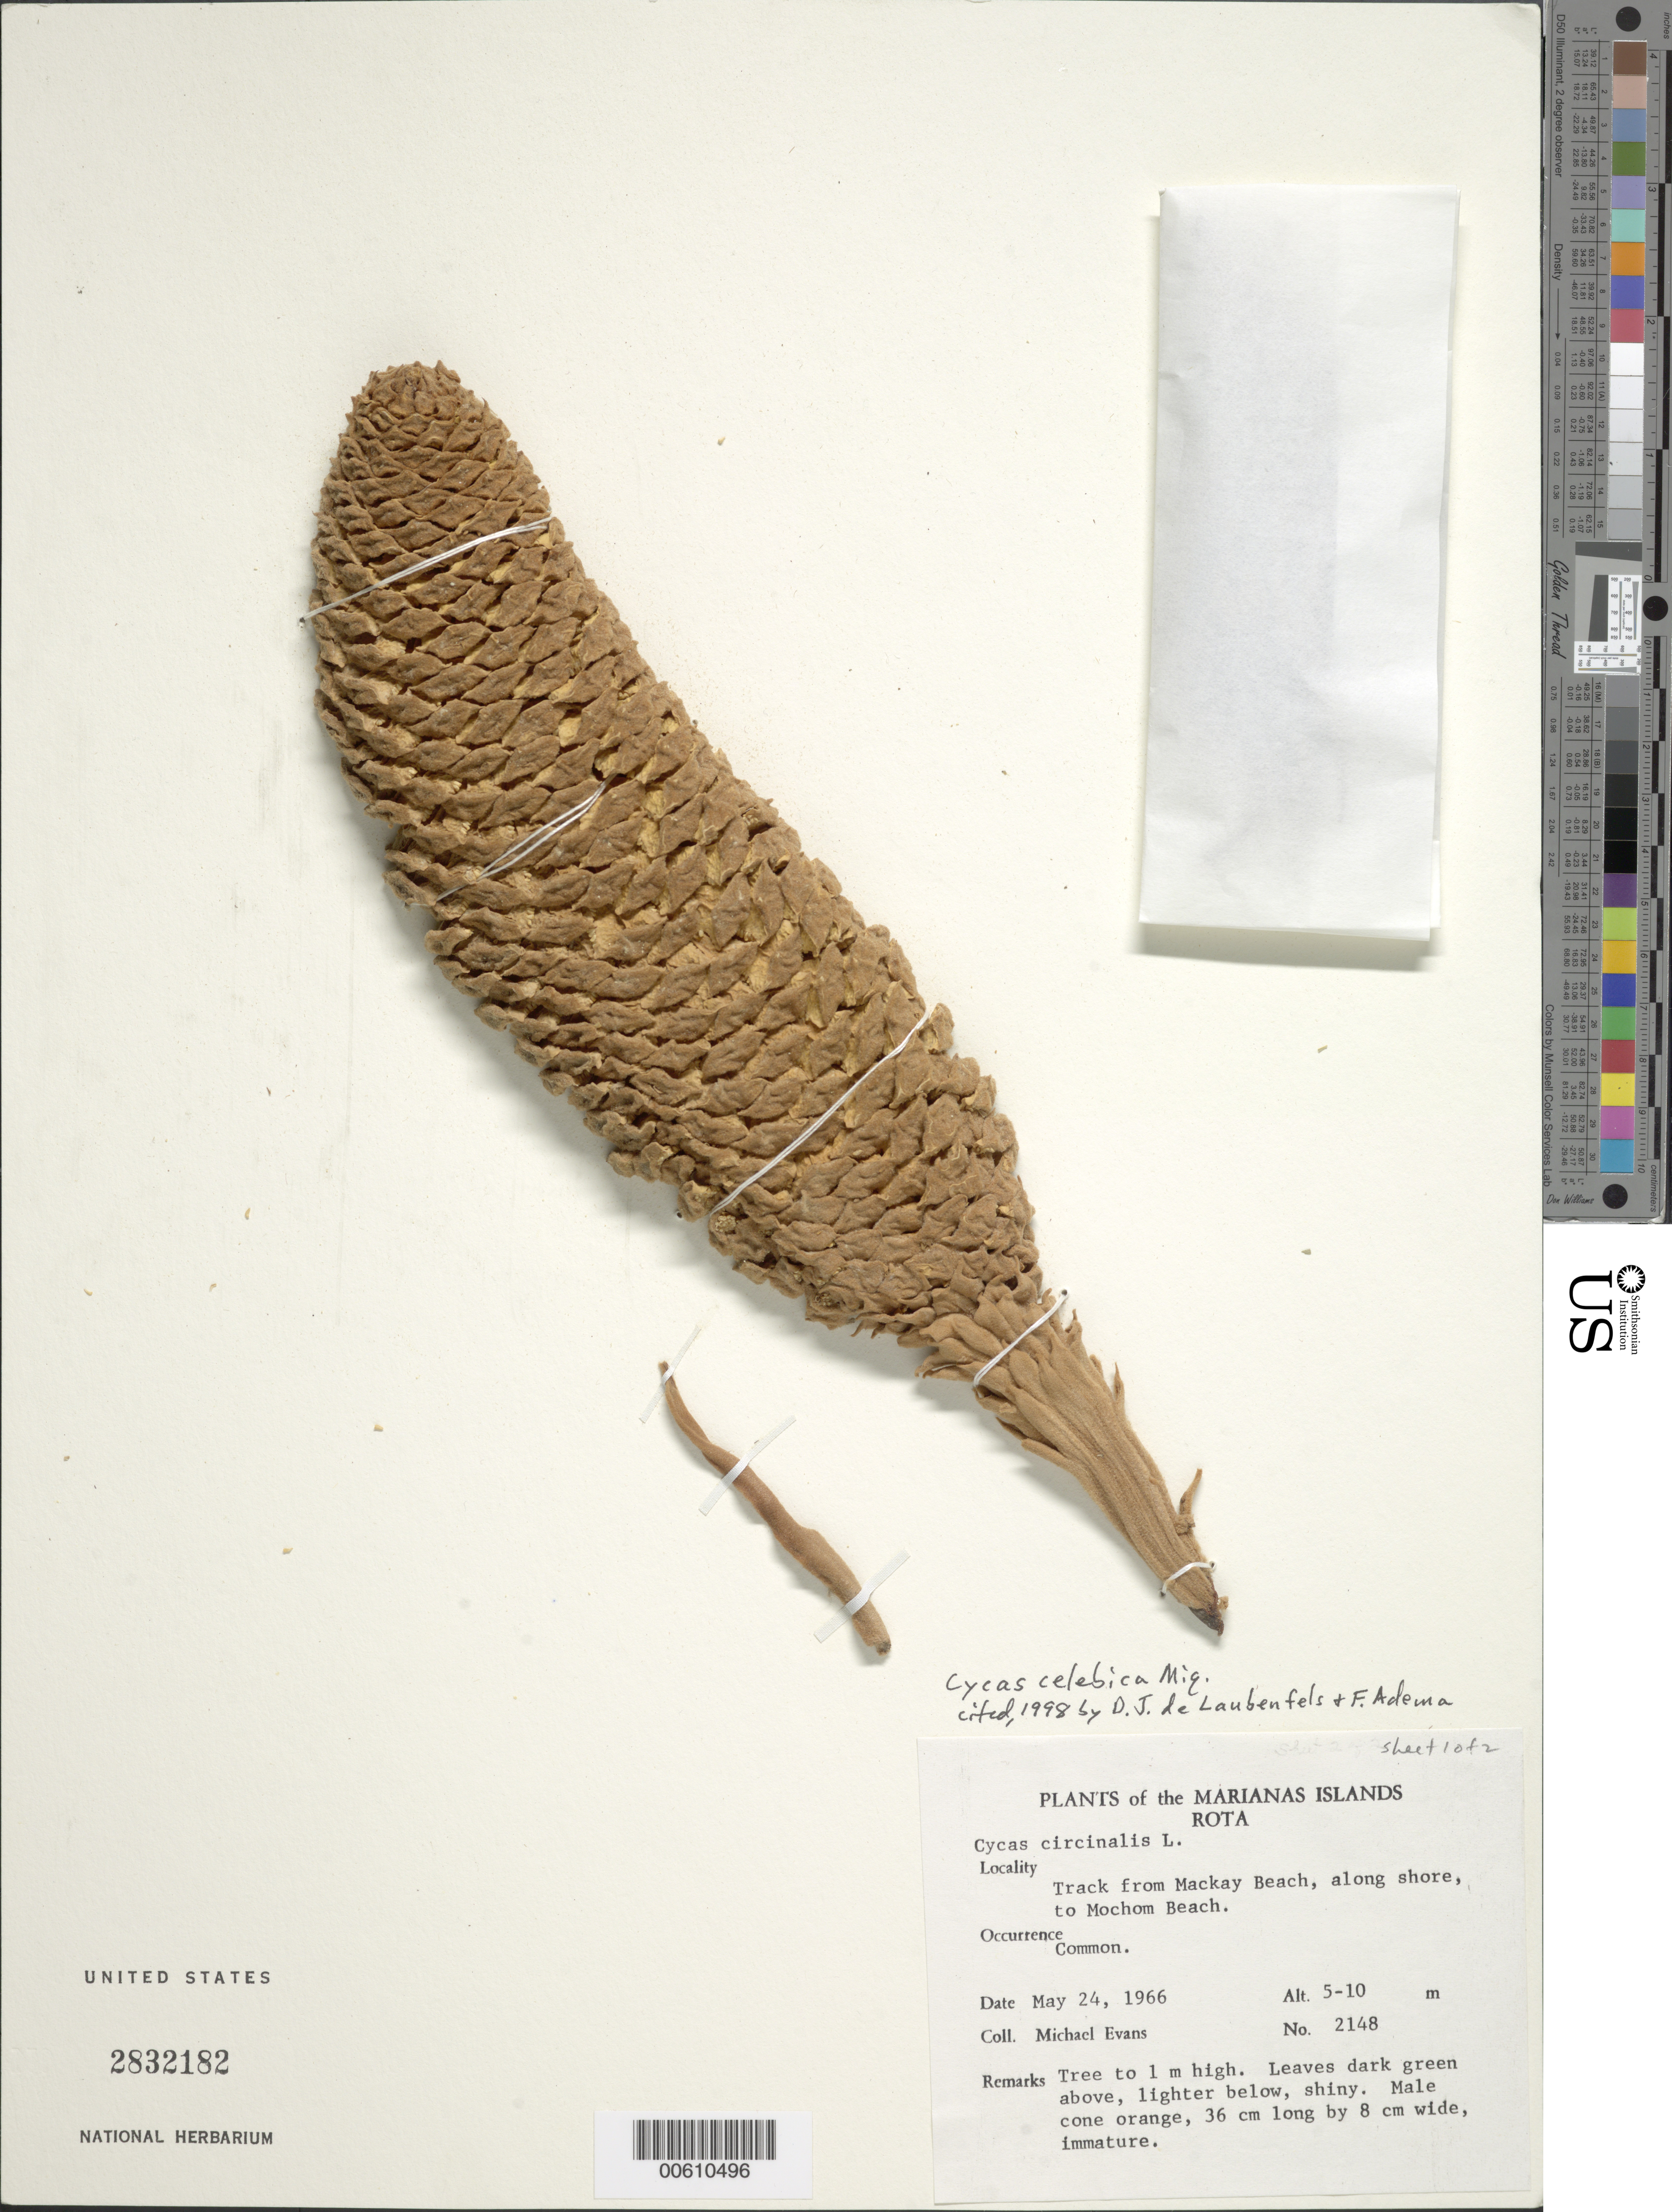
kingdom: Plantae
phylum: Tracheophyta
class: Cycadopsida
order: Cycadales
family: Cycadaceae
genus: Cycas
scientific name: Cycas celebica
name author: Miq.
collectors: M. Evans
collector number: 2148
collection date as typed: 24 May 1966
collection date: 1966-05-24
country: Northern Mariana Islands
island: Rota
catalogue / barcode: US 2832182